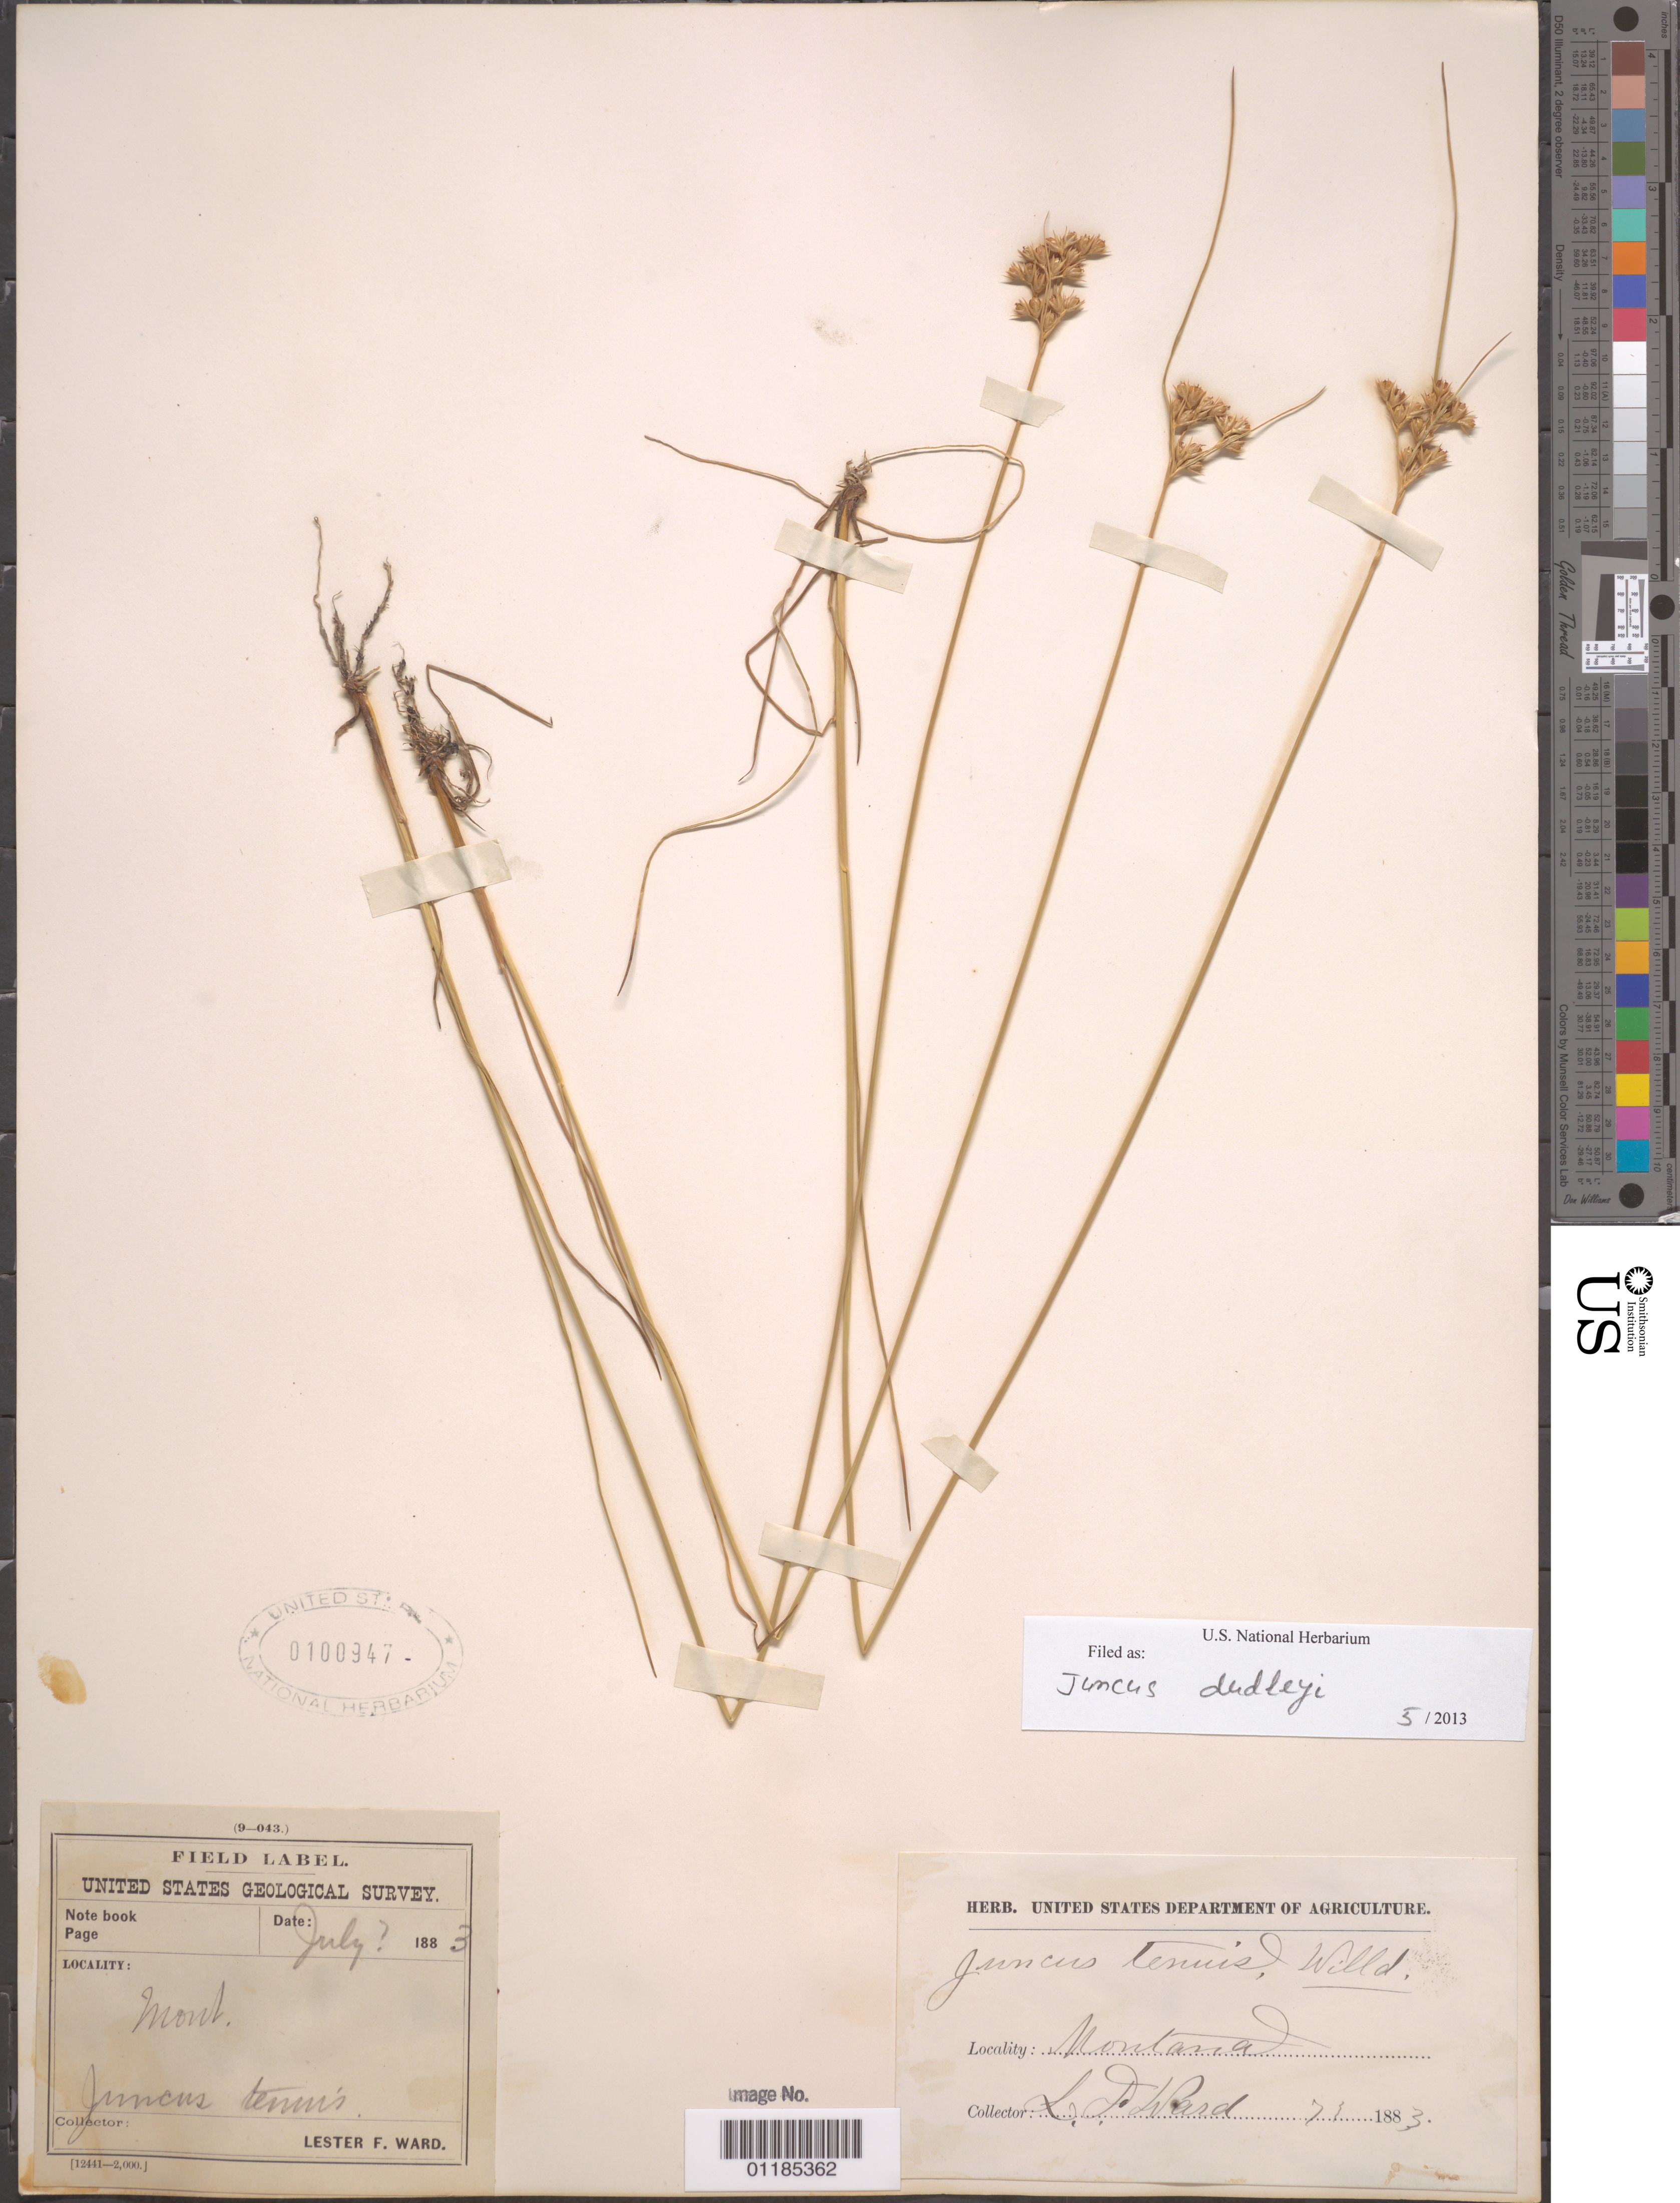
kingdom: Plantae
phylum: Tracheophyta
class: Liliopsida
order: Poales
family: Juncaceae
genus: Juncus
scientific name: Juncus dudleyi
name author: Wiegand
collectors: L. F. Ward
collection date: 1883-07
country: United States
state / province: Montana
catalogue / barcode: US 100947